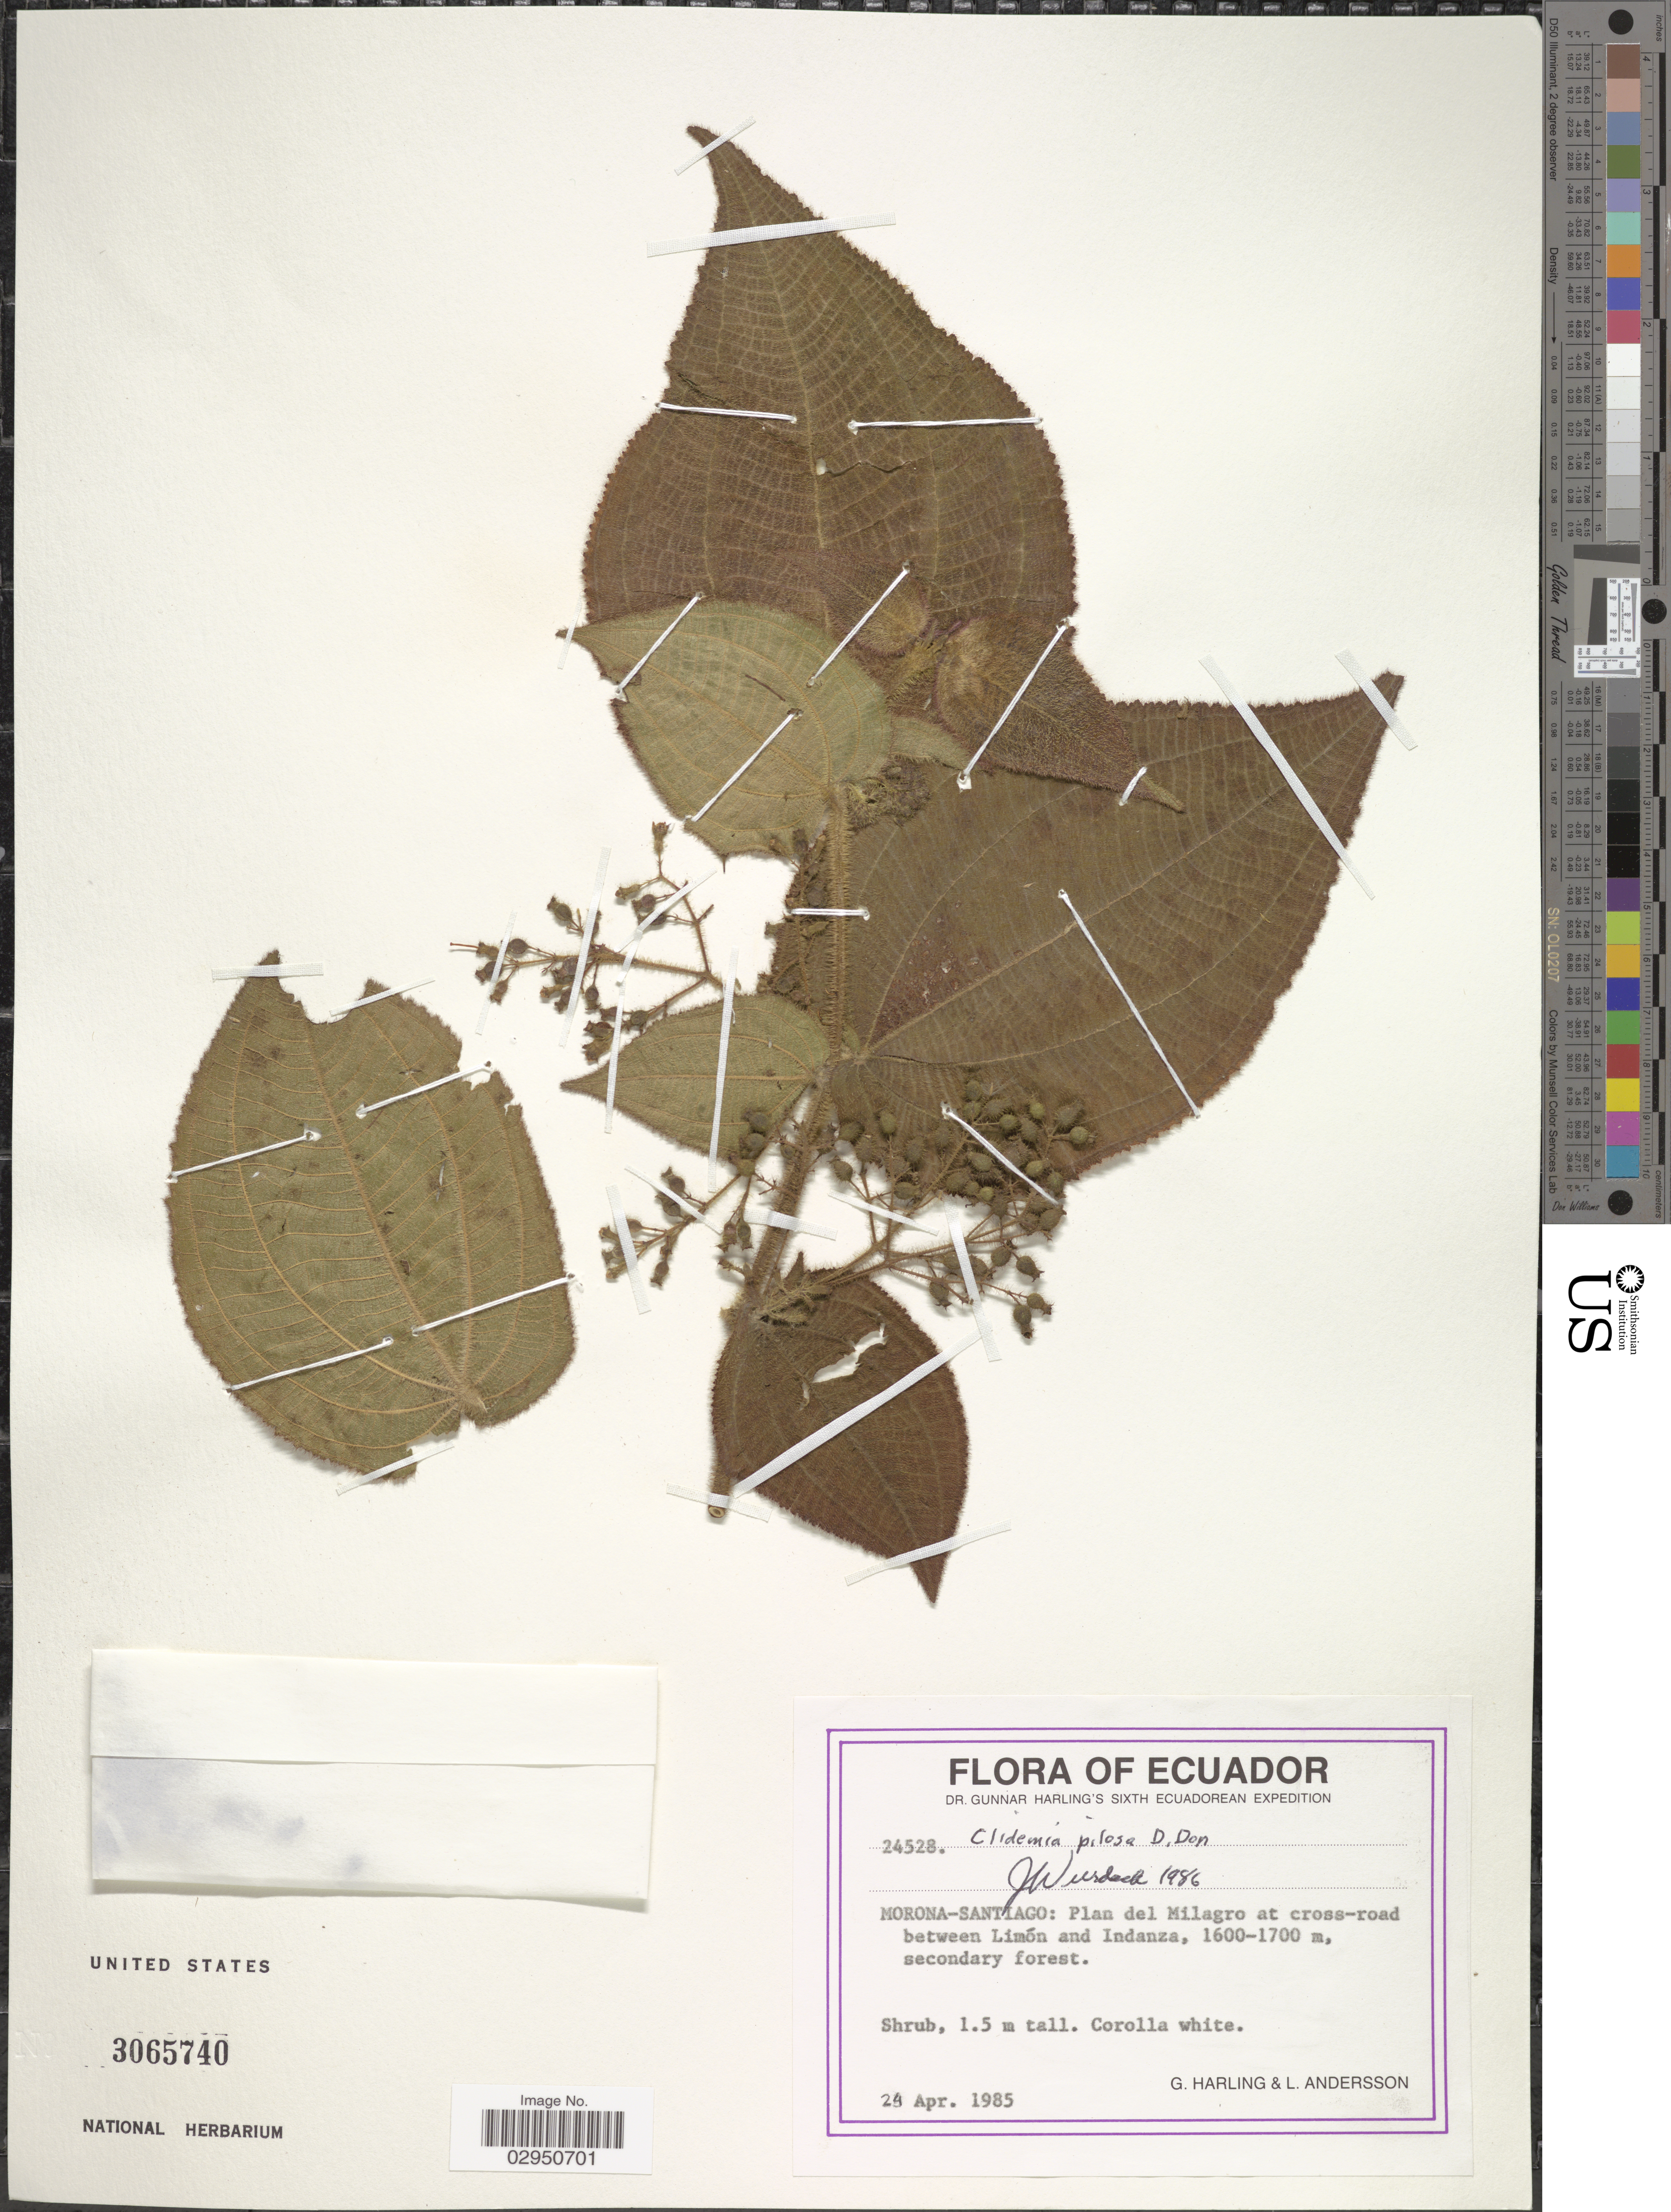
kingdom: Plantae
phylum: Tracheophyta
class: Magnoliopsida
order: Myrtales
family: Melastomataceae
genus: Clidemia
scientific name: Clidemia pilosa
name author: D. Don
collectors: G. Harling & L. Andersson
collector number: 24528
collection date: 1985-04-24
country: Ecuador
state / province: Morona-Santiago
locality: Plan del Milagro at cross-road between Limón and Indanza.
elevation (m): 1600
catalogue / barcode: US 3065740